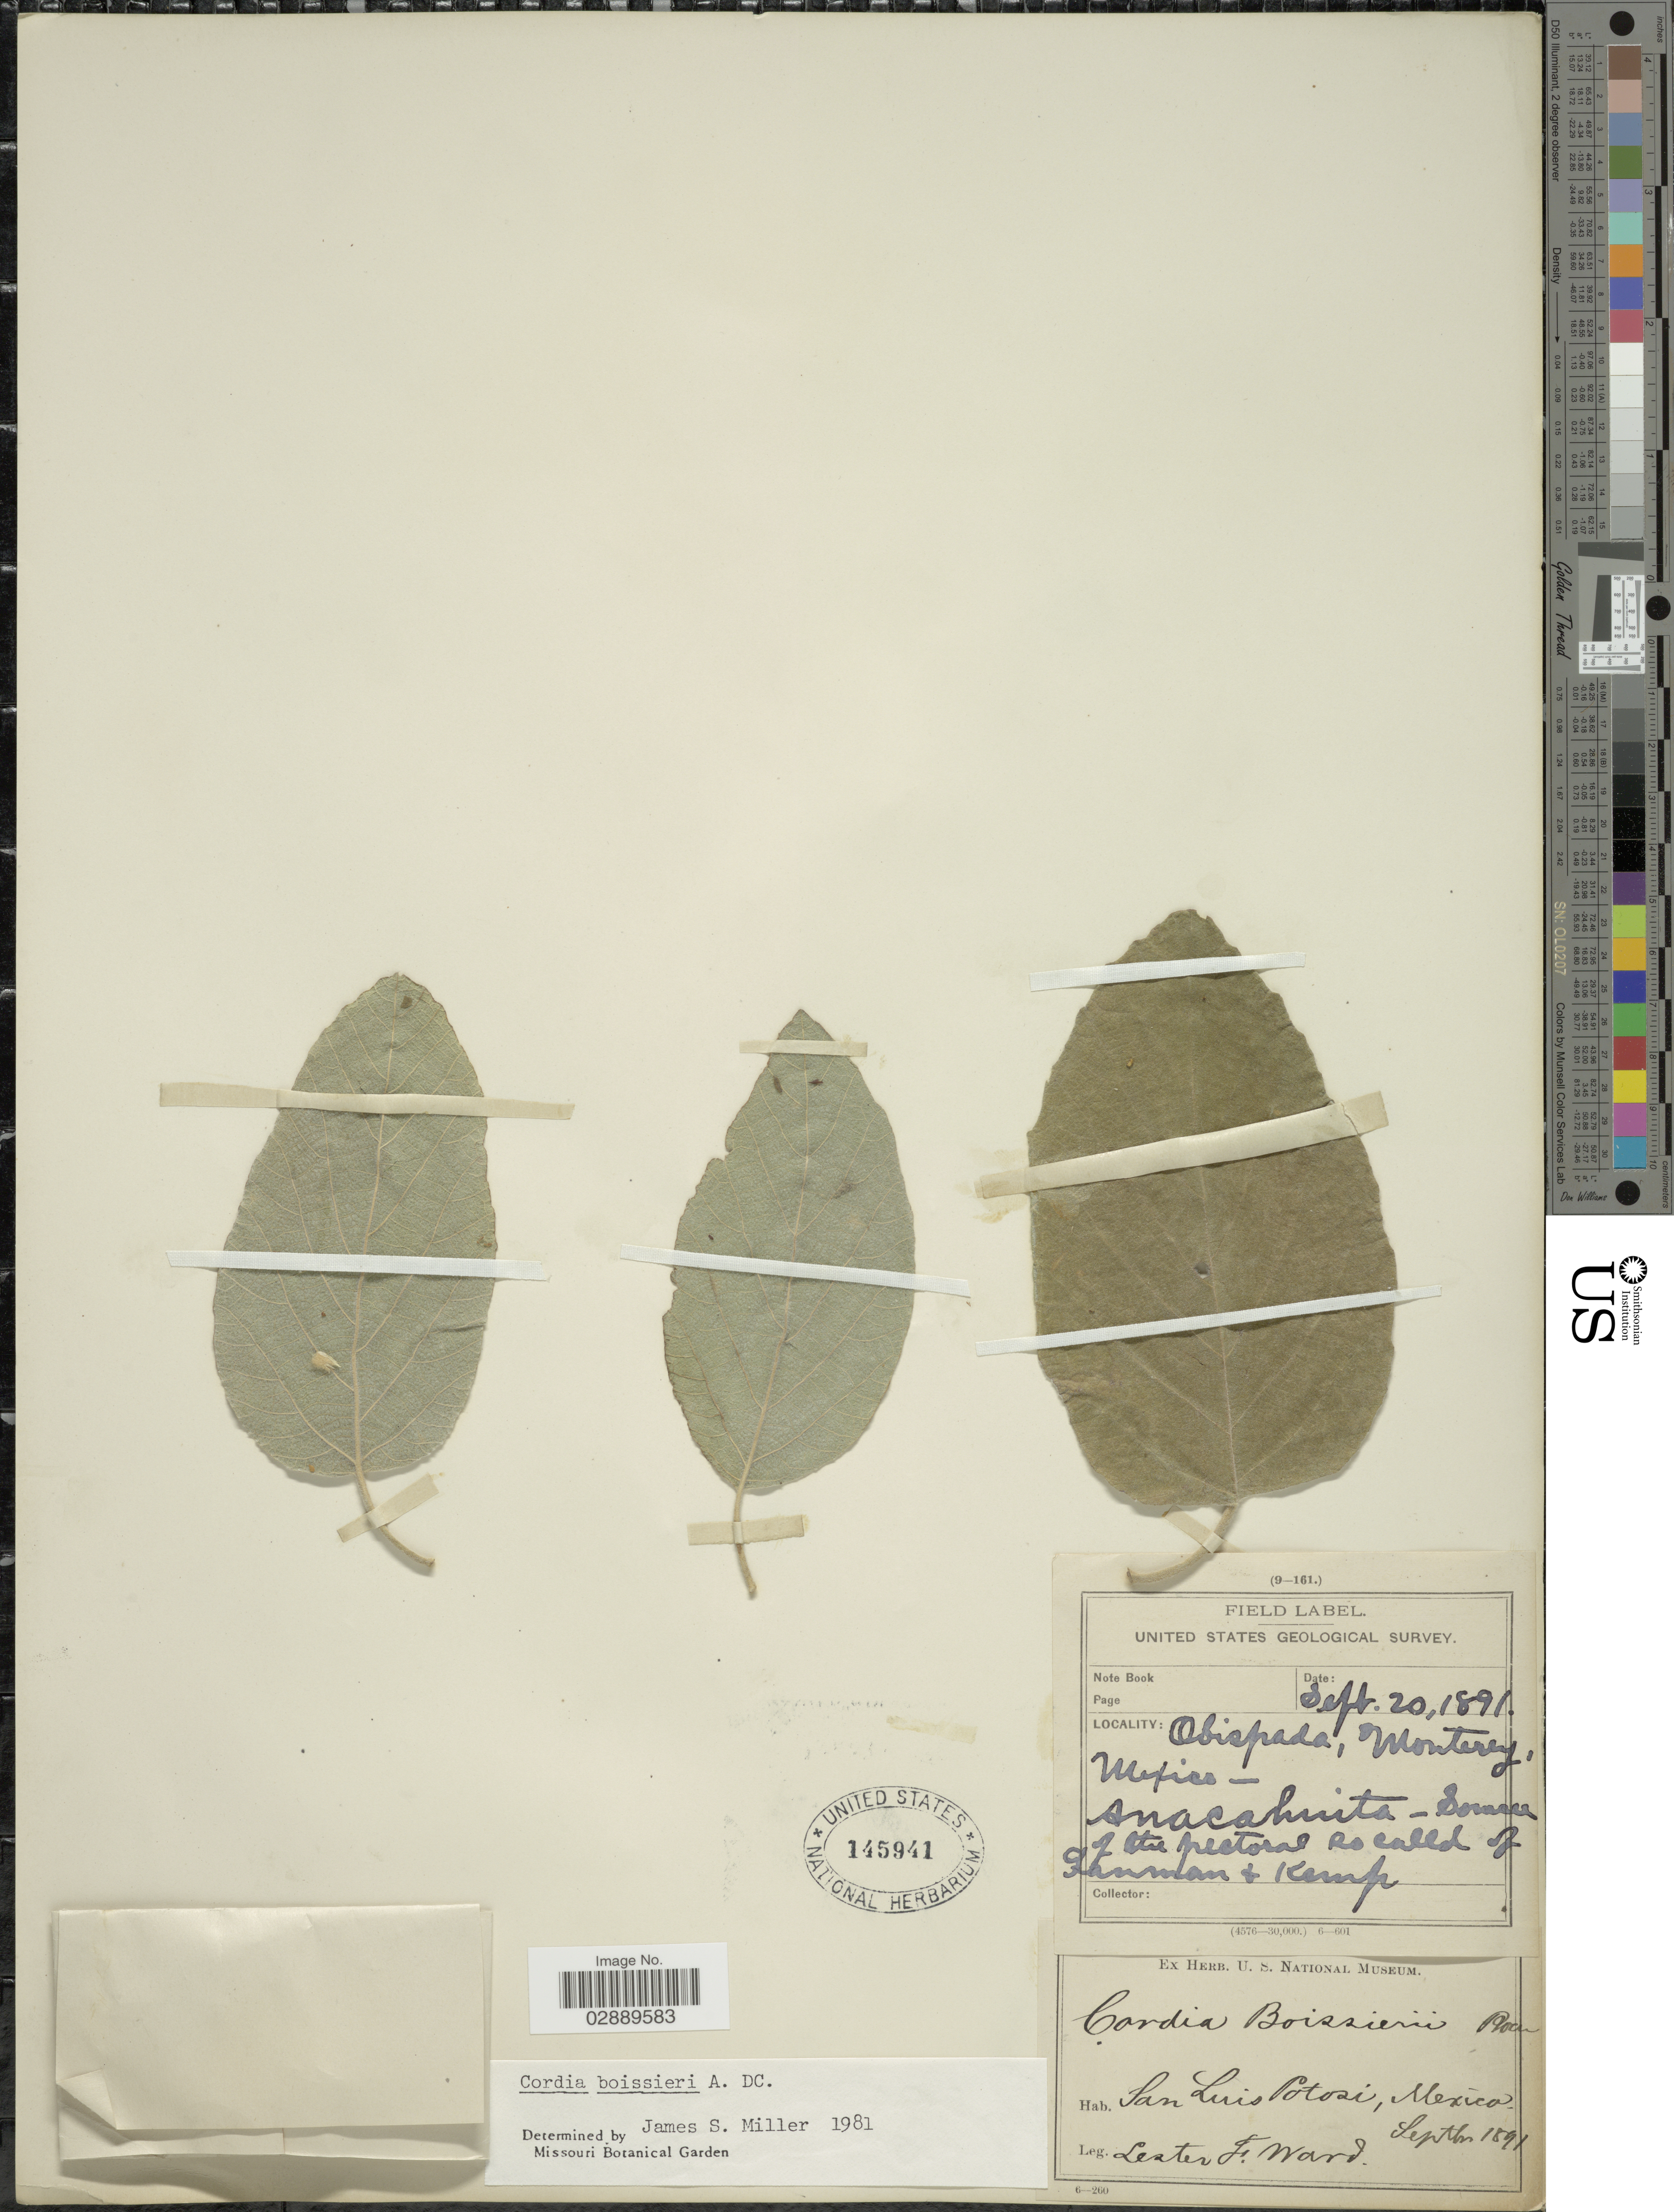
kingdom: Plantae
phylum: Tracheophyta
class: Magnoliopsida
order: Boraginales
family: Cordiaceae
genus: Cordia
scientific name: Cordia boissieri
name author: A. DC.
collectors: L. F. Ward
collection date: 1891-09-20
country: Mexico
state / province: San Luis Potosí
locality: Obispada, Monterey.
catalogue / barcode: US 145941